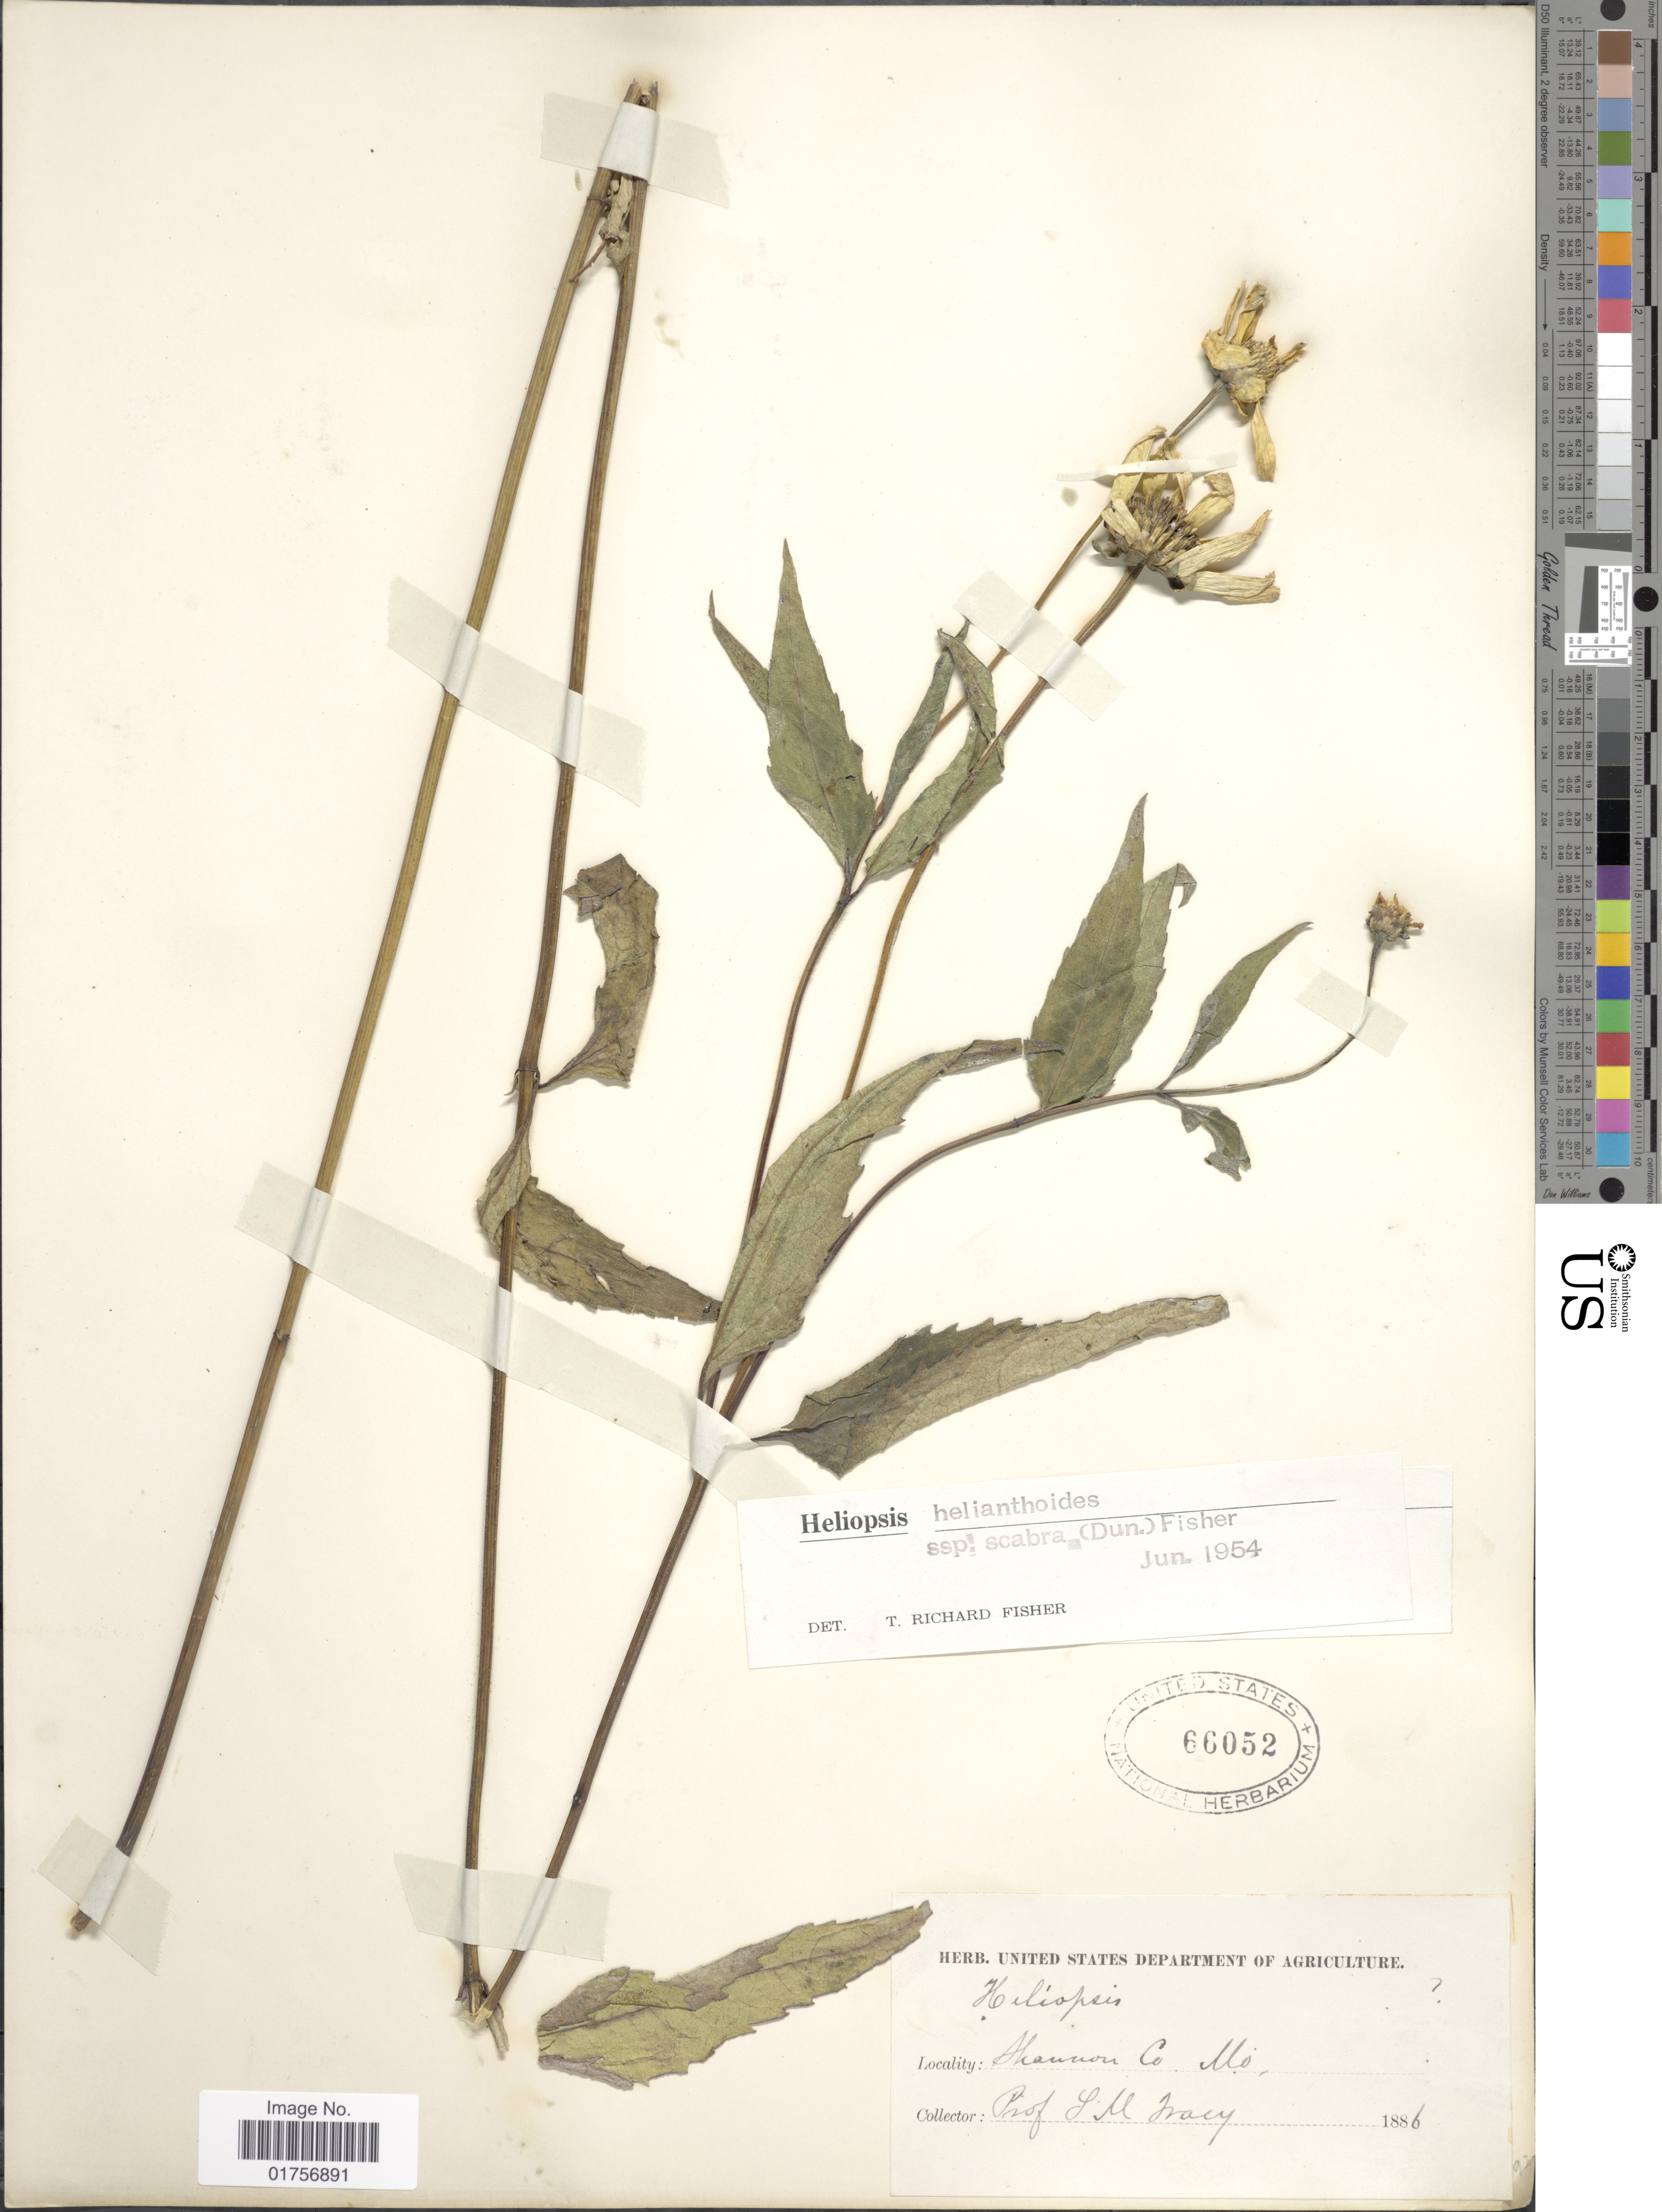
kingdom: Plantae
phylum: Tracheophyta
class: Magnoliopsida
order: Asterales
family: Asteraceae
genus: Heliopsis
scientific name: Heliopsis helianthoides var. scabra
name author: (Dunal) T.R. Fisher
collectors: S. M. Tracy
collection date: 1886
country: United States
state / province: Missouri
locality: Shannon Co., Missouri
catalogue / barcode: US 66052